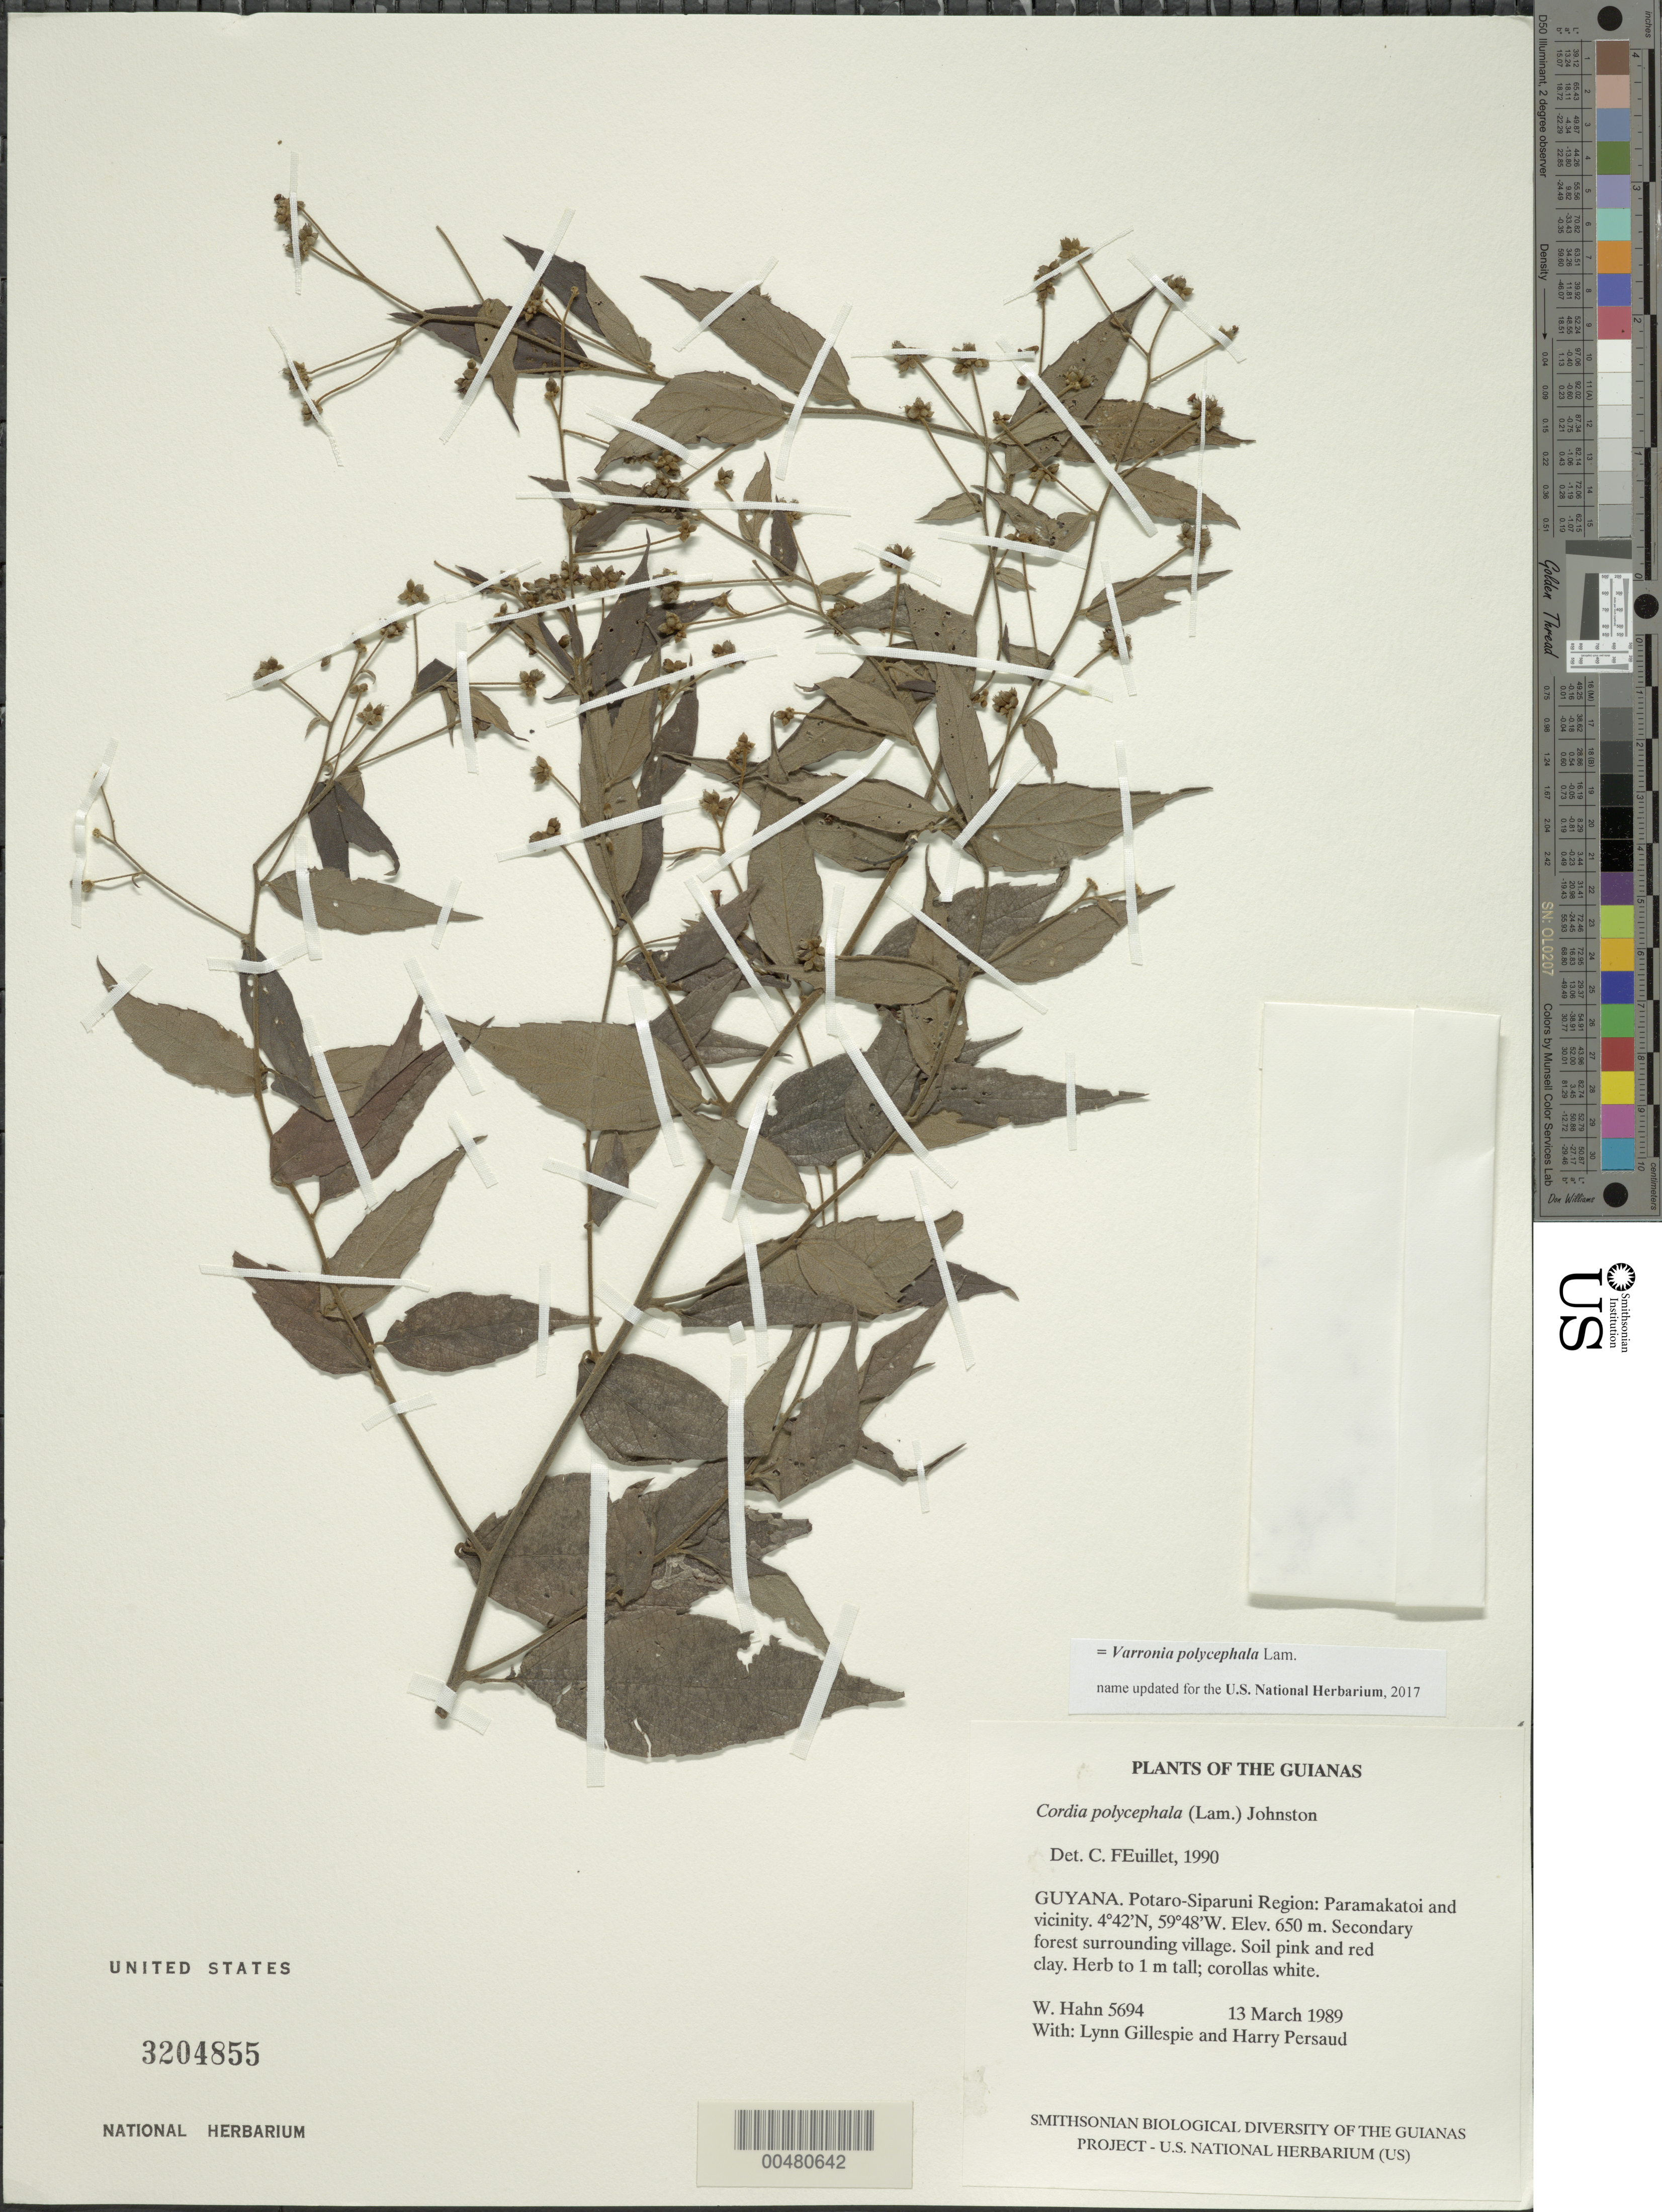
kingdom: Plantae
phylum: Tracheophyta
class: Magnoliopsida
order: Boraginales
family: Cordiaceae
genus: Varronia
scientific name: Varronia polycephala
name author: Lam.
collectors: W. Hahn, L. J. Gillespie & H. Persaud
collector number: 5694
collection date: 1989-03-13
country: Guyana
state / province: Potaro-Siparuni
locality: Potaro-Siparuni Region, Paramakatoi and vicinity.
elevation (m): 650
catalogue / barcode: US 3204855